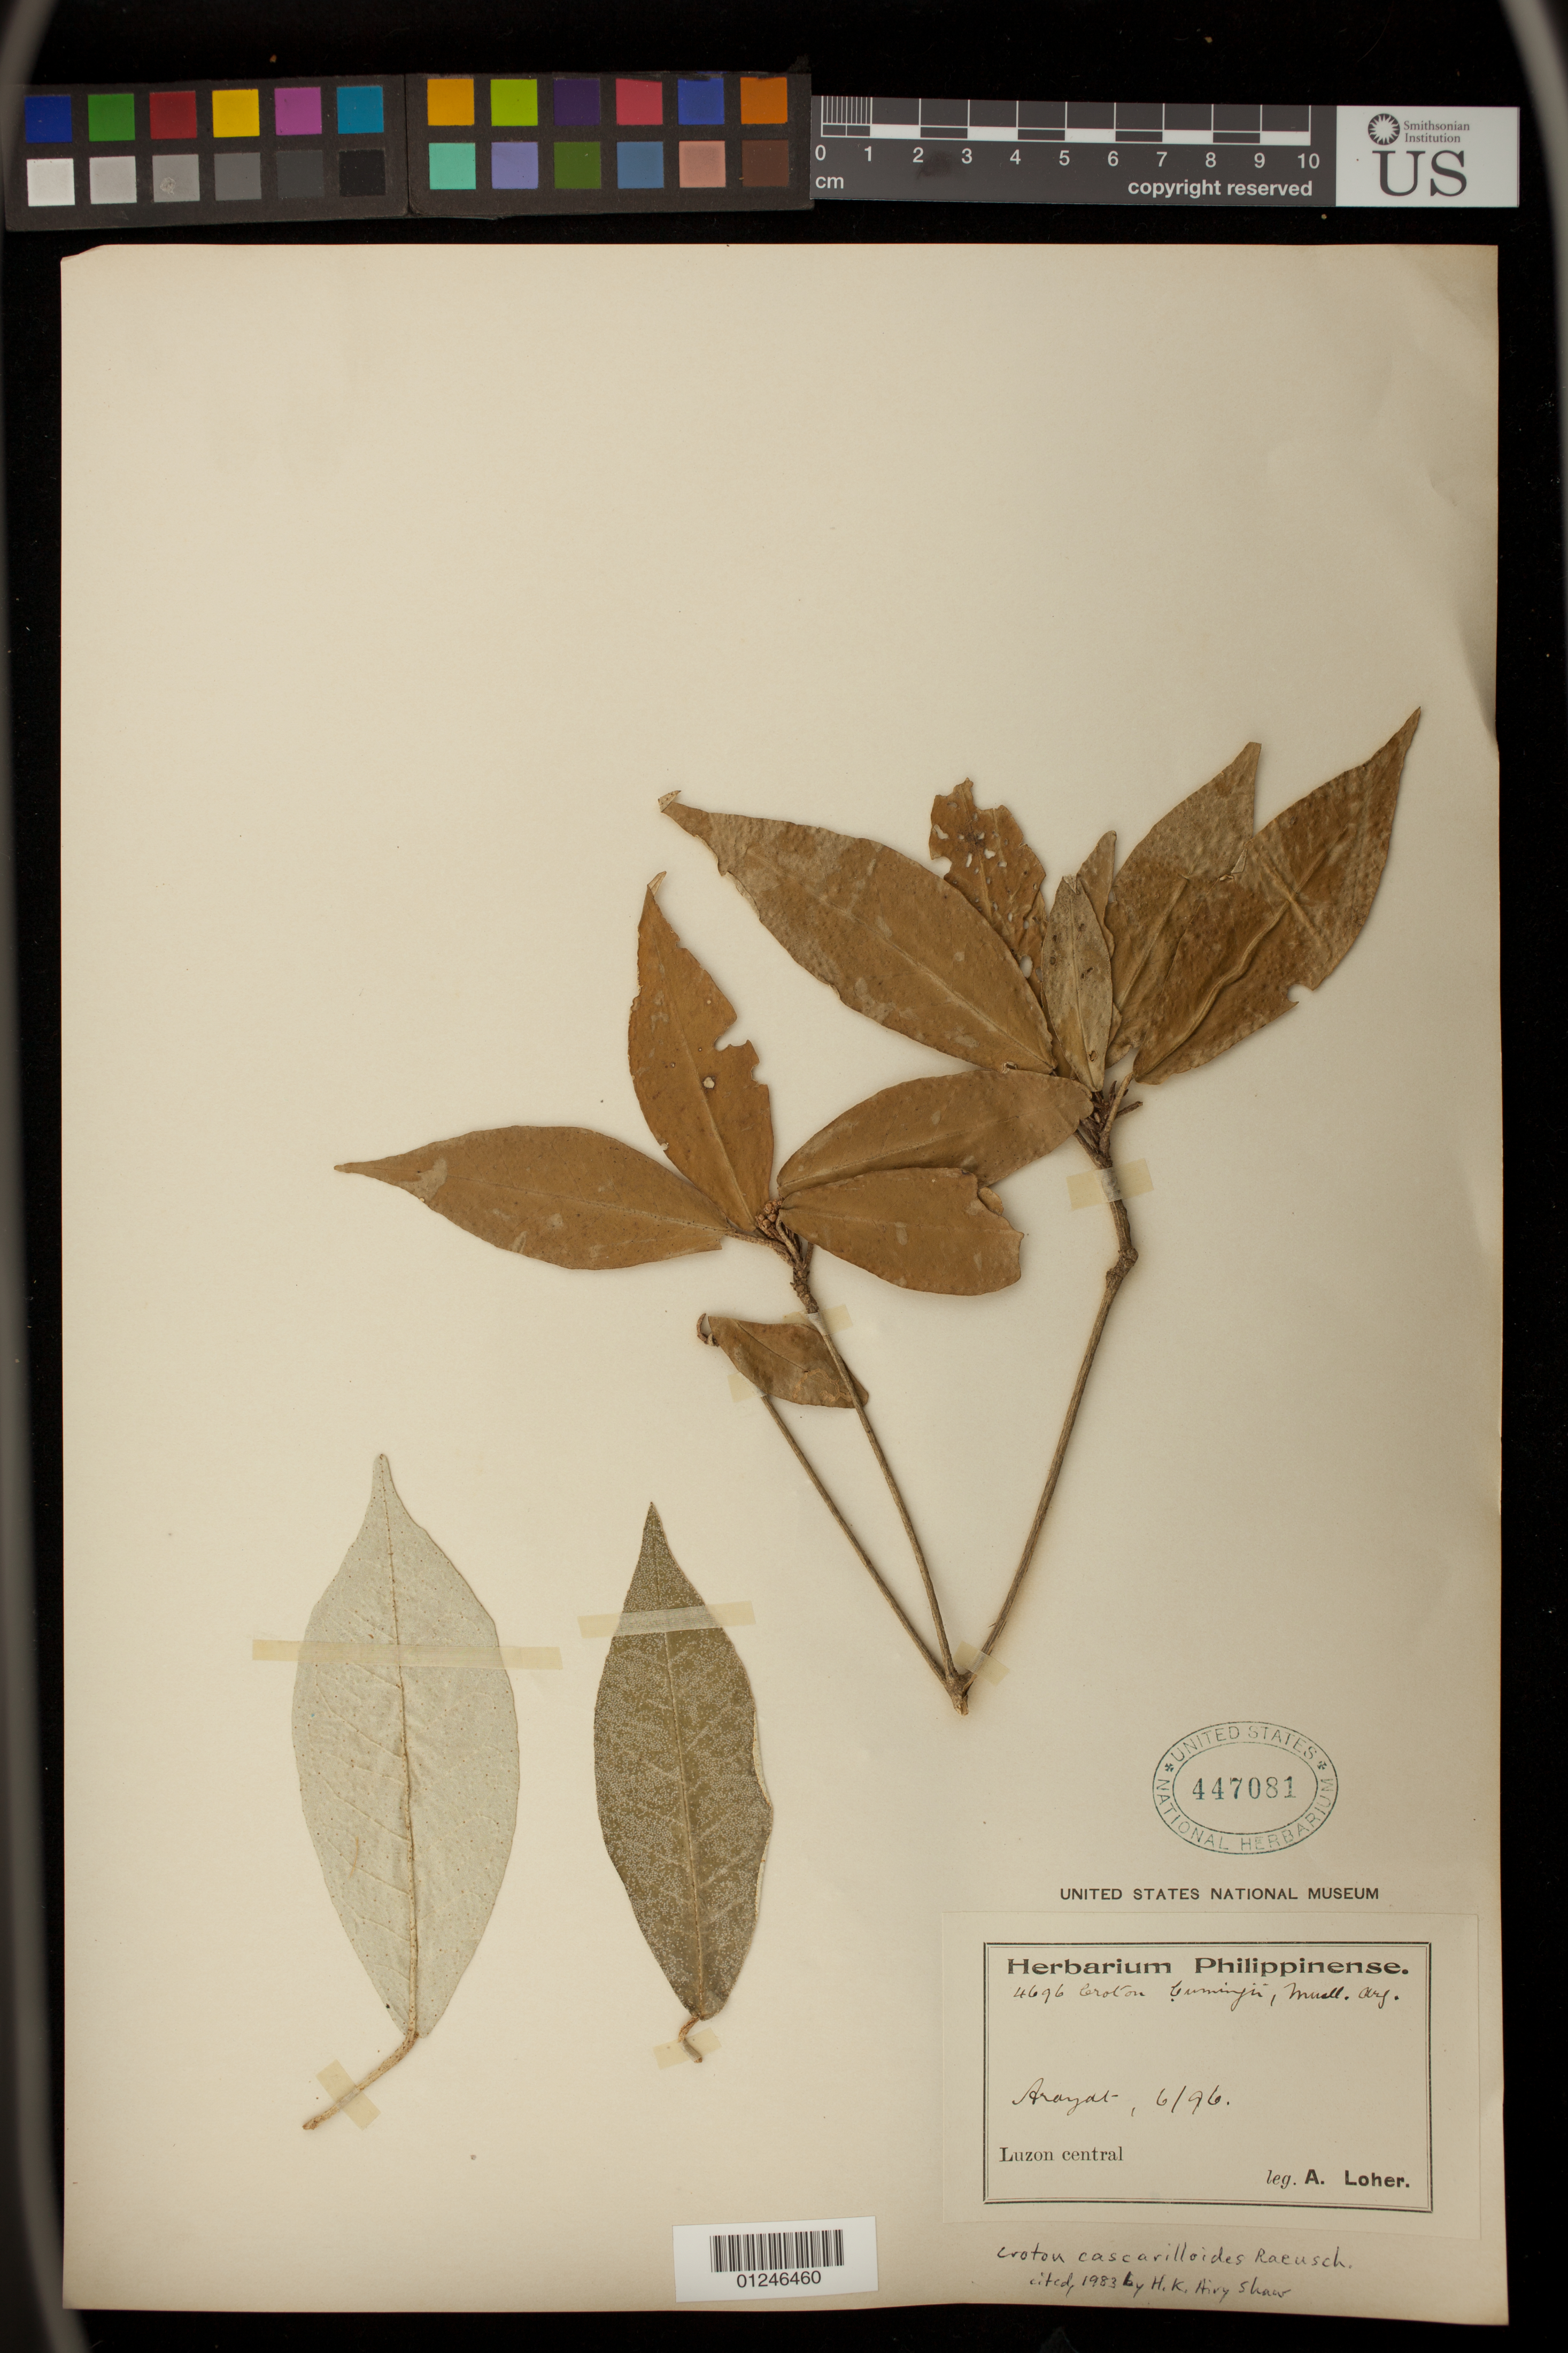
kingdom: Plantae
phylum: Tracheophyta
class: Magnoliopsida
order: Malpighiales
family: Euphorbiaceae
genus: Croton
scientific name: Croton cascarilloides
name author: Raeusch.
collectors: A. Loher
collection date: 1896-08-06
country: Philippines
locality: Luzon central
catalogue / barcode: US 447081